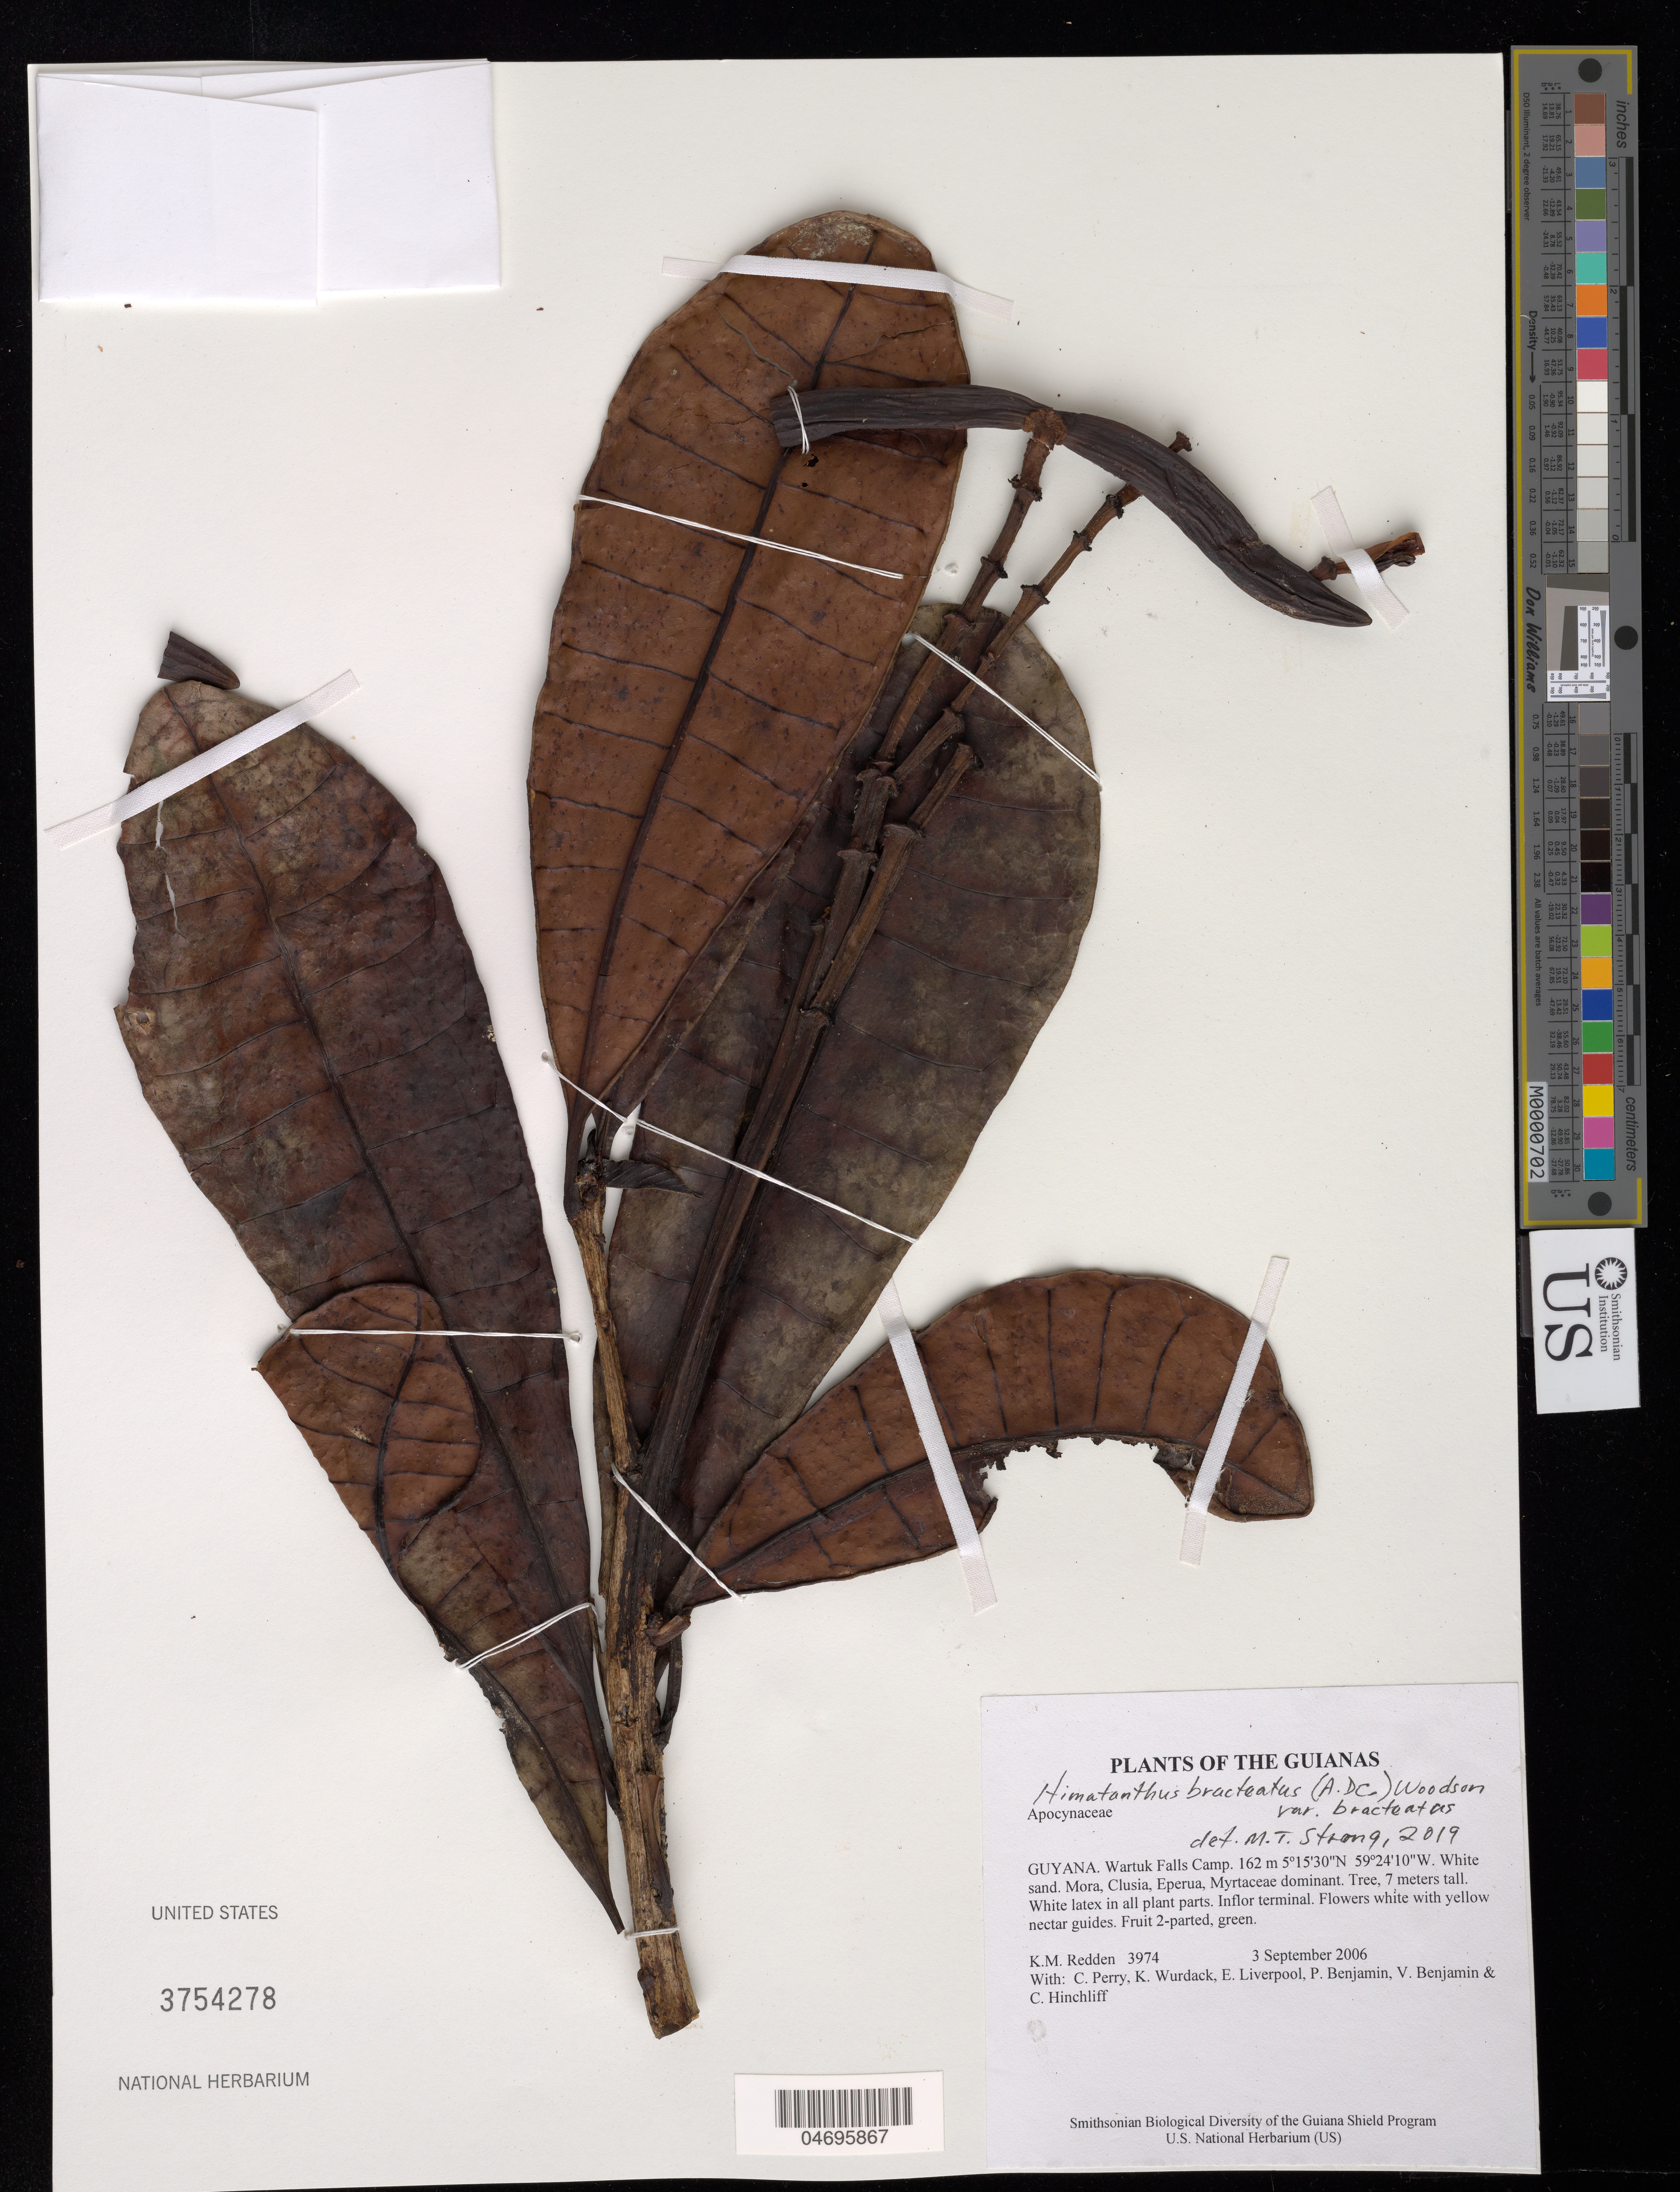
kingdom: Plantae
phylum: Tracheophyta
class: Magnoliopsida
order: Gentianales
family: Apocynaceae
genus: Himatanthus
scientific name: Himatanthus bracteatus var. bracteatus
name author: (A. DC.) Woodson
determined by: Strong, Mark T., (BOT), Smithsonian Institution - National Museum of Natural History (UNITED STATES)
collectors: K. M. Redden, C. Perry, K. Wurdack, E. Liverpool, P. Benjamin, V. Benjamin & C. E. Hinchliff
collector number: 3974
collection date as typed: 3 September 2006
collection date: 2006-09-03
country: Guyana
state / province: Potaro-Siparuni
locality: Waratuk Falls Camp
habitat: White sand. Mora, Clusia, Eperua, Myrtaceae dominant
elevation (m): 162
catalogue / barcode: US 3754278